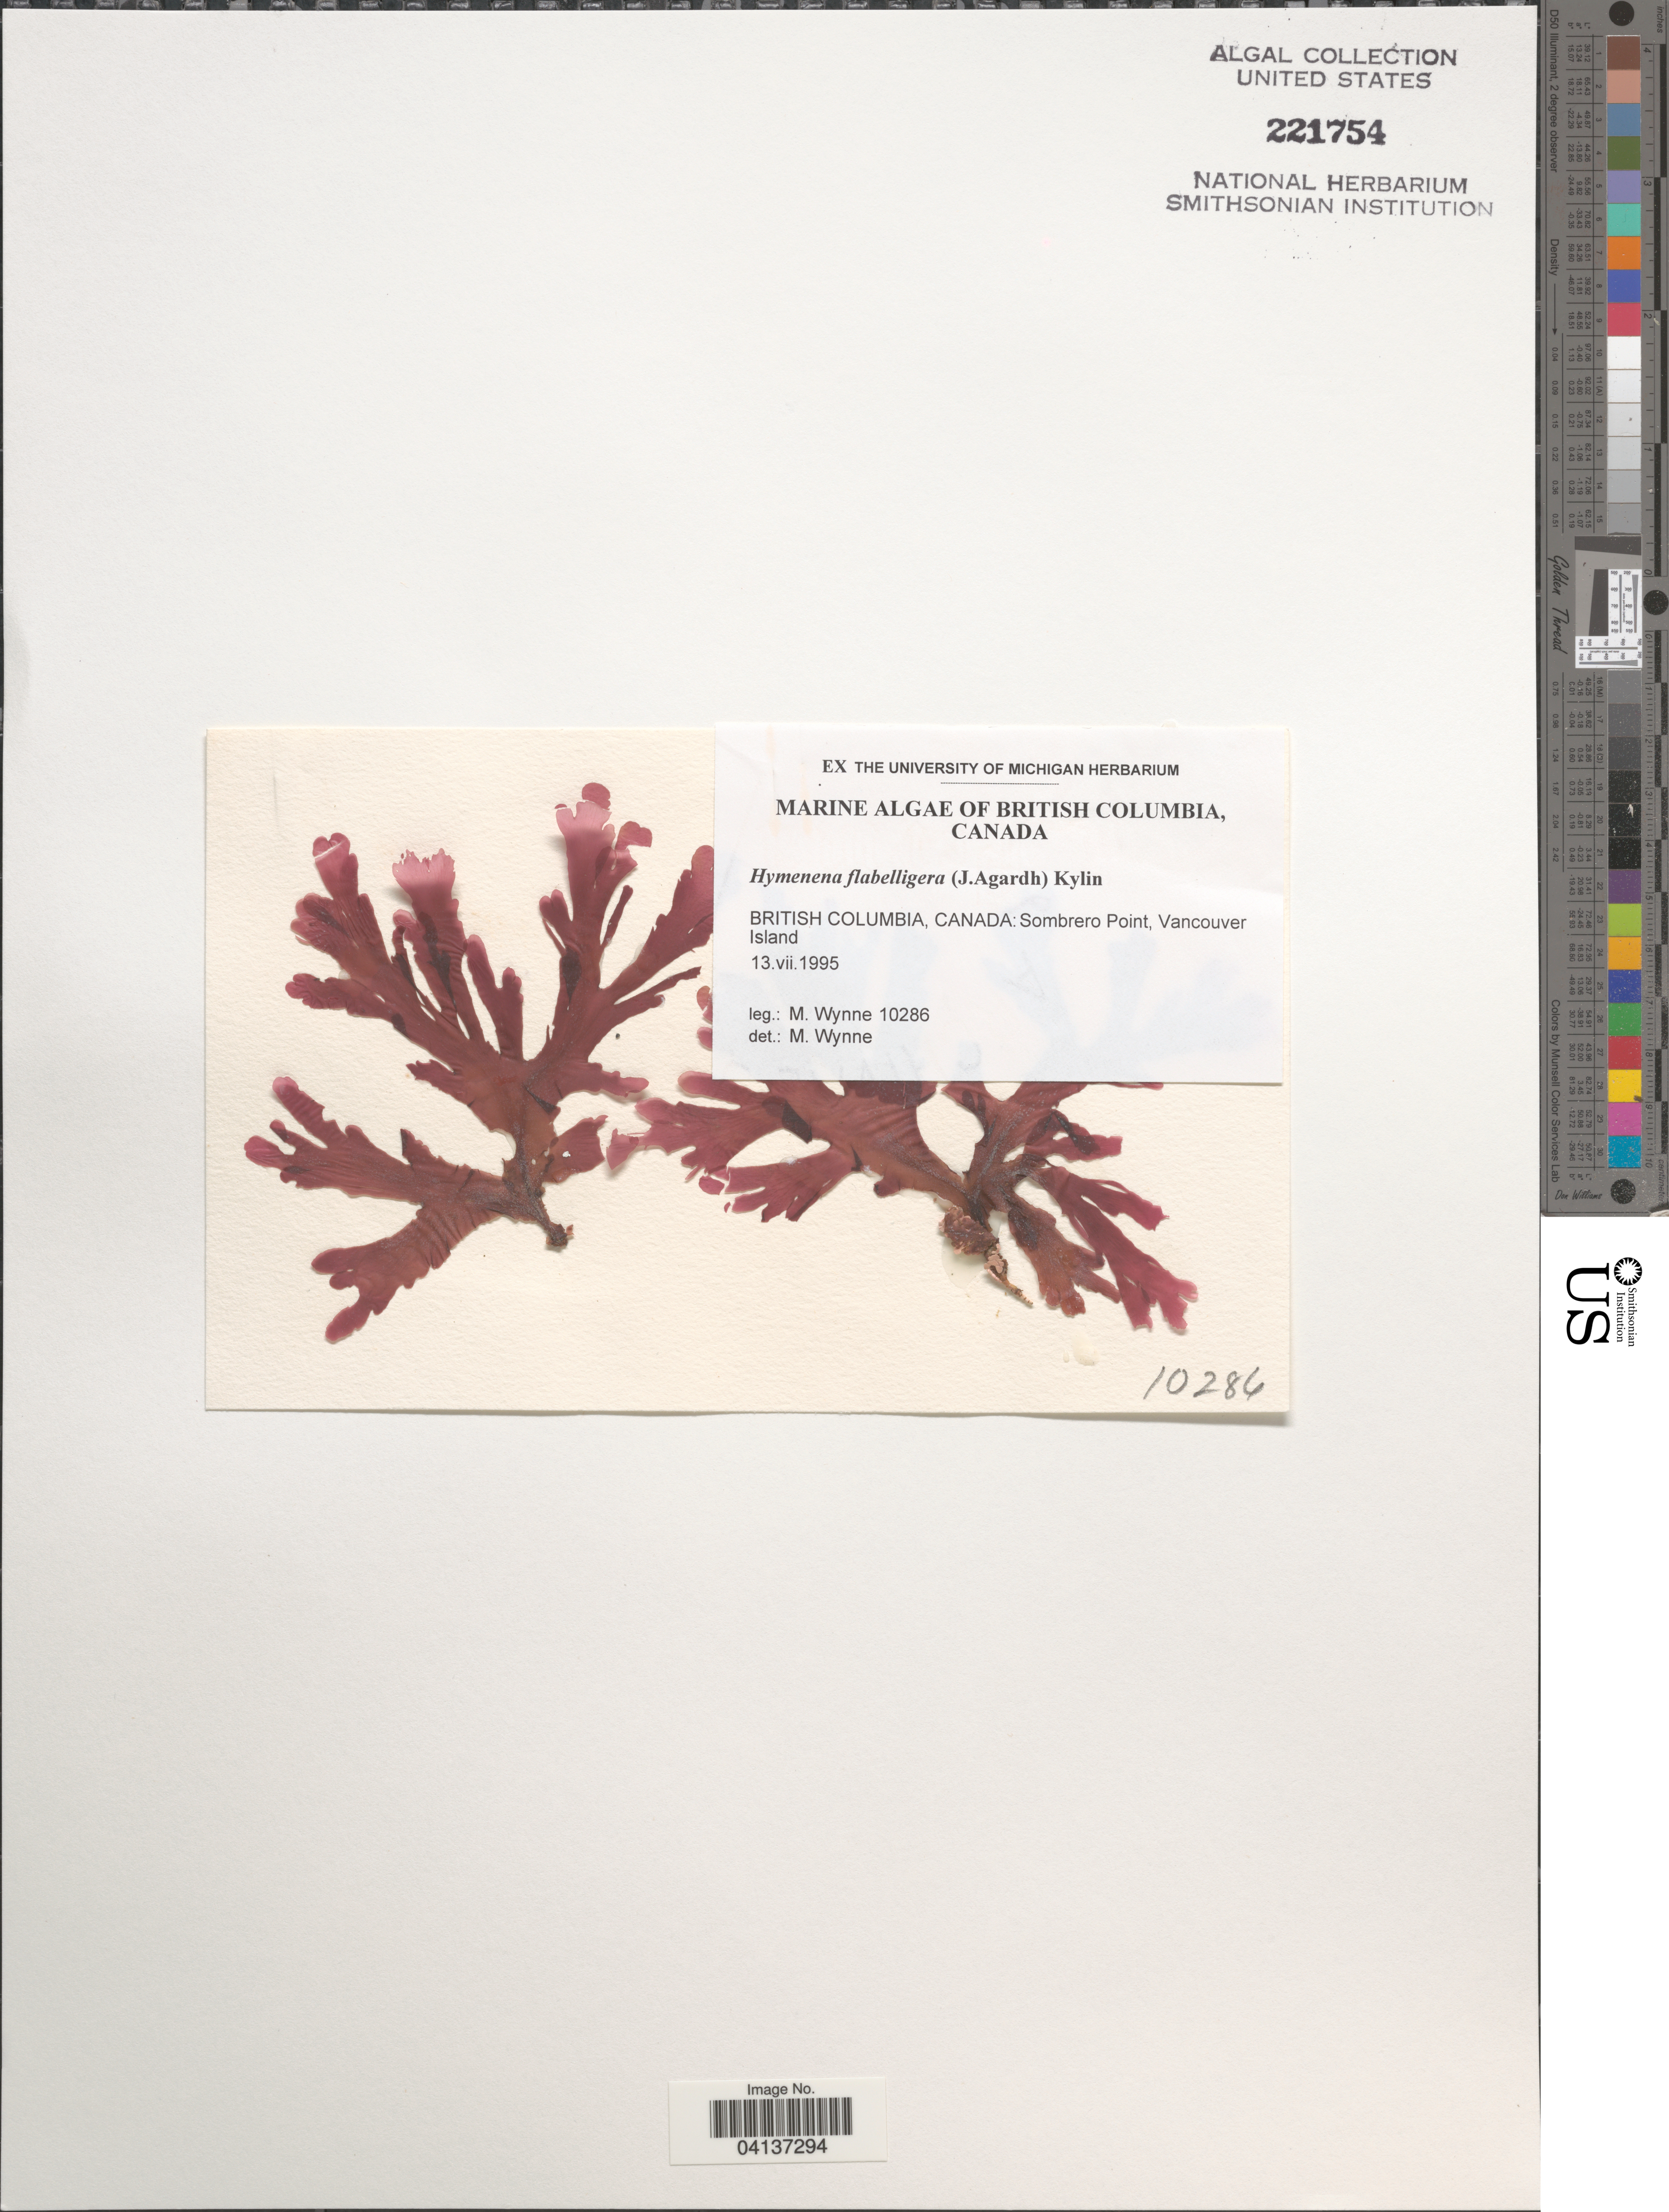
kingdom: Plantae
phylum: Rhodophyta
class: Florideophyceae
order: Ceramiales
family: Delesseriaceae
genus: Hymenena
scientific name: Hymenena flabelligera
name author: (J. Agardh) Kylin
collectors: M.J. Wynne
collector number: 10286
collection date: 1995-07-13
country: Canada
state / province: British Columbia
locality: Sombrero Point, Vancouver Island.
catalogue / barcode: US 221754